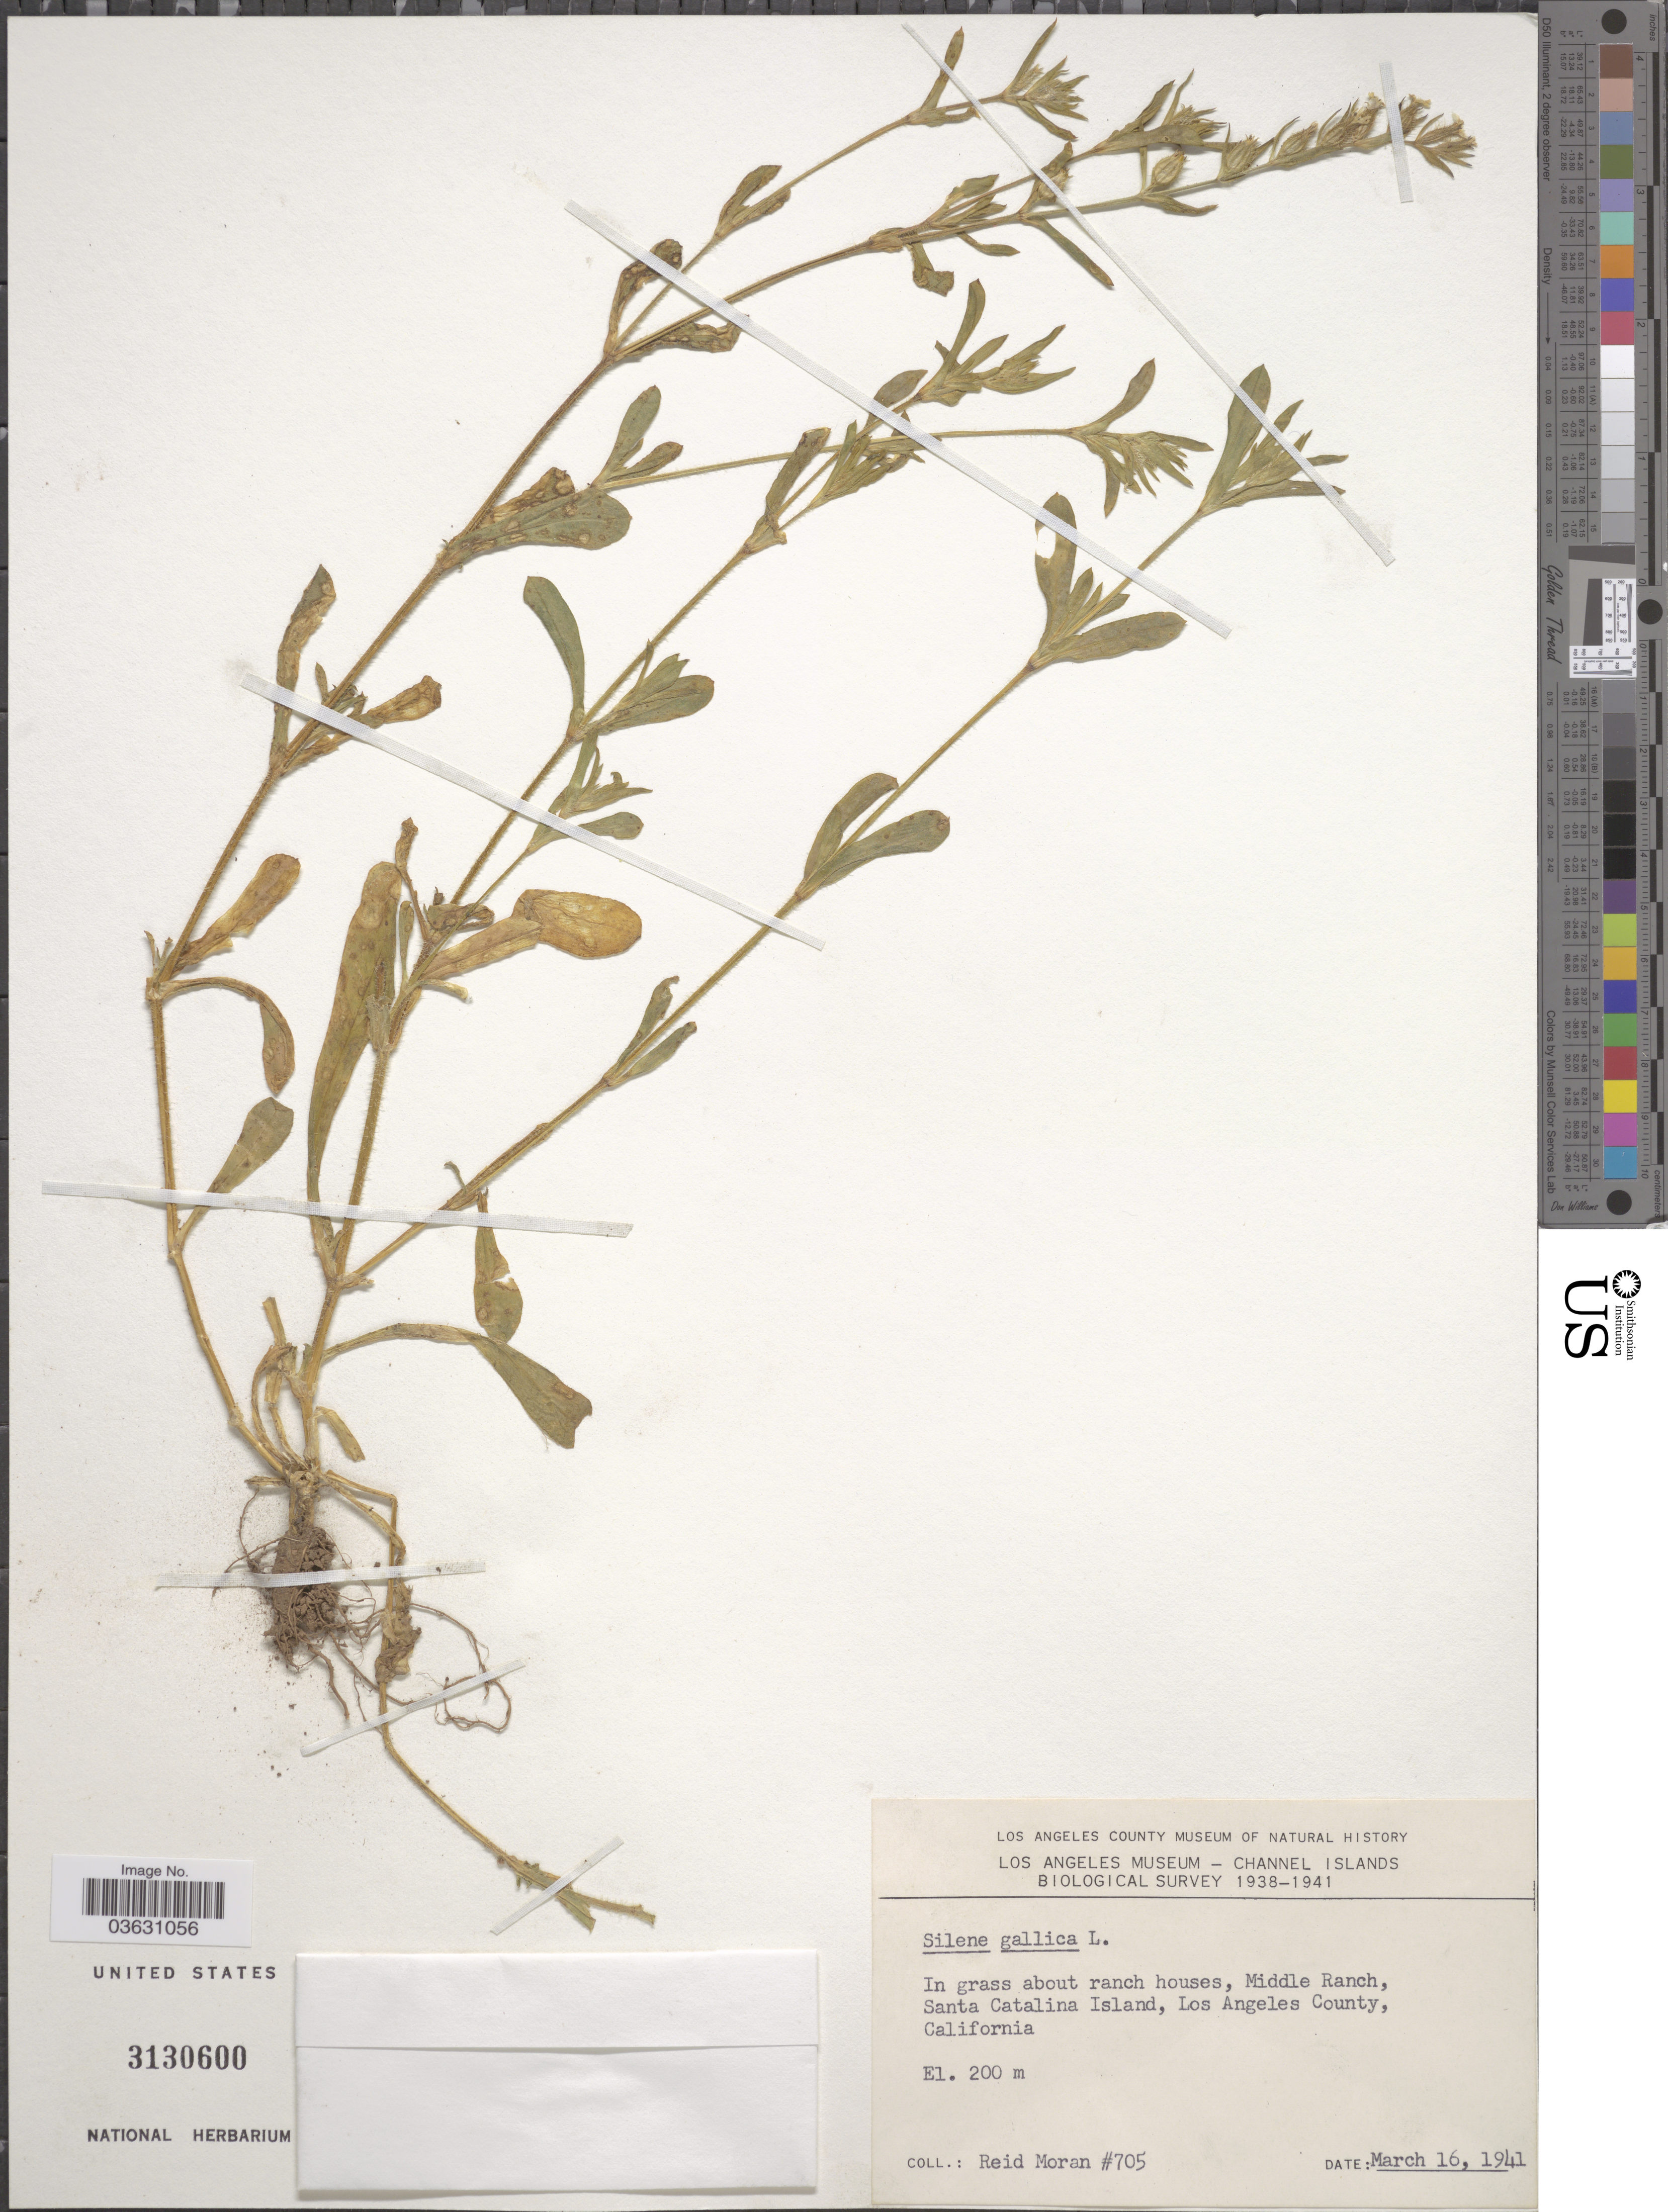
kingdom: Plantae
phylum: Tracheophyta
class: Magnoliopsida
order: Caryophyllales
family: Caryophyllaceae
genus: Silene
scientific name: Silene gallica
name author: L.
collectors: R. Moran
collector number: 705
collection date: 1941-03-16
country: United States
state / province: California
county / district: Los Angeles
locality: Channel Islands. [unsure placement] In grass about ranch house, Middle Ranch, Santa Catalina Island, Los Angeles County.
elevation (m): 200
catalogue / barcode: US 3130600